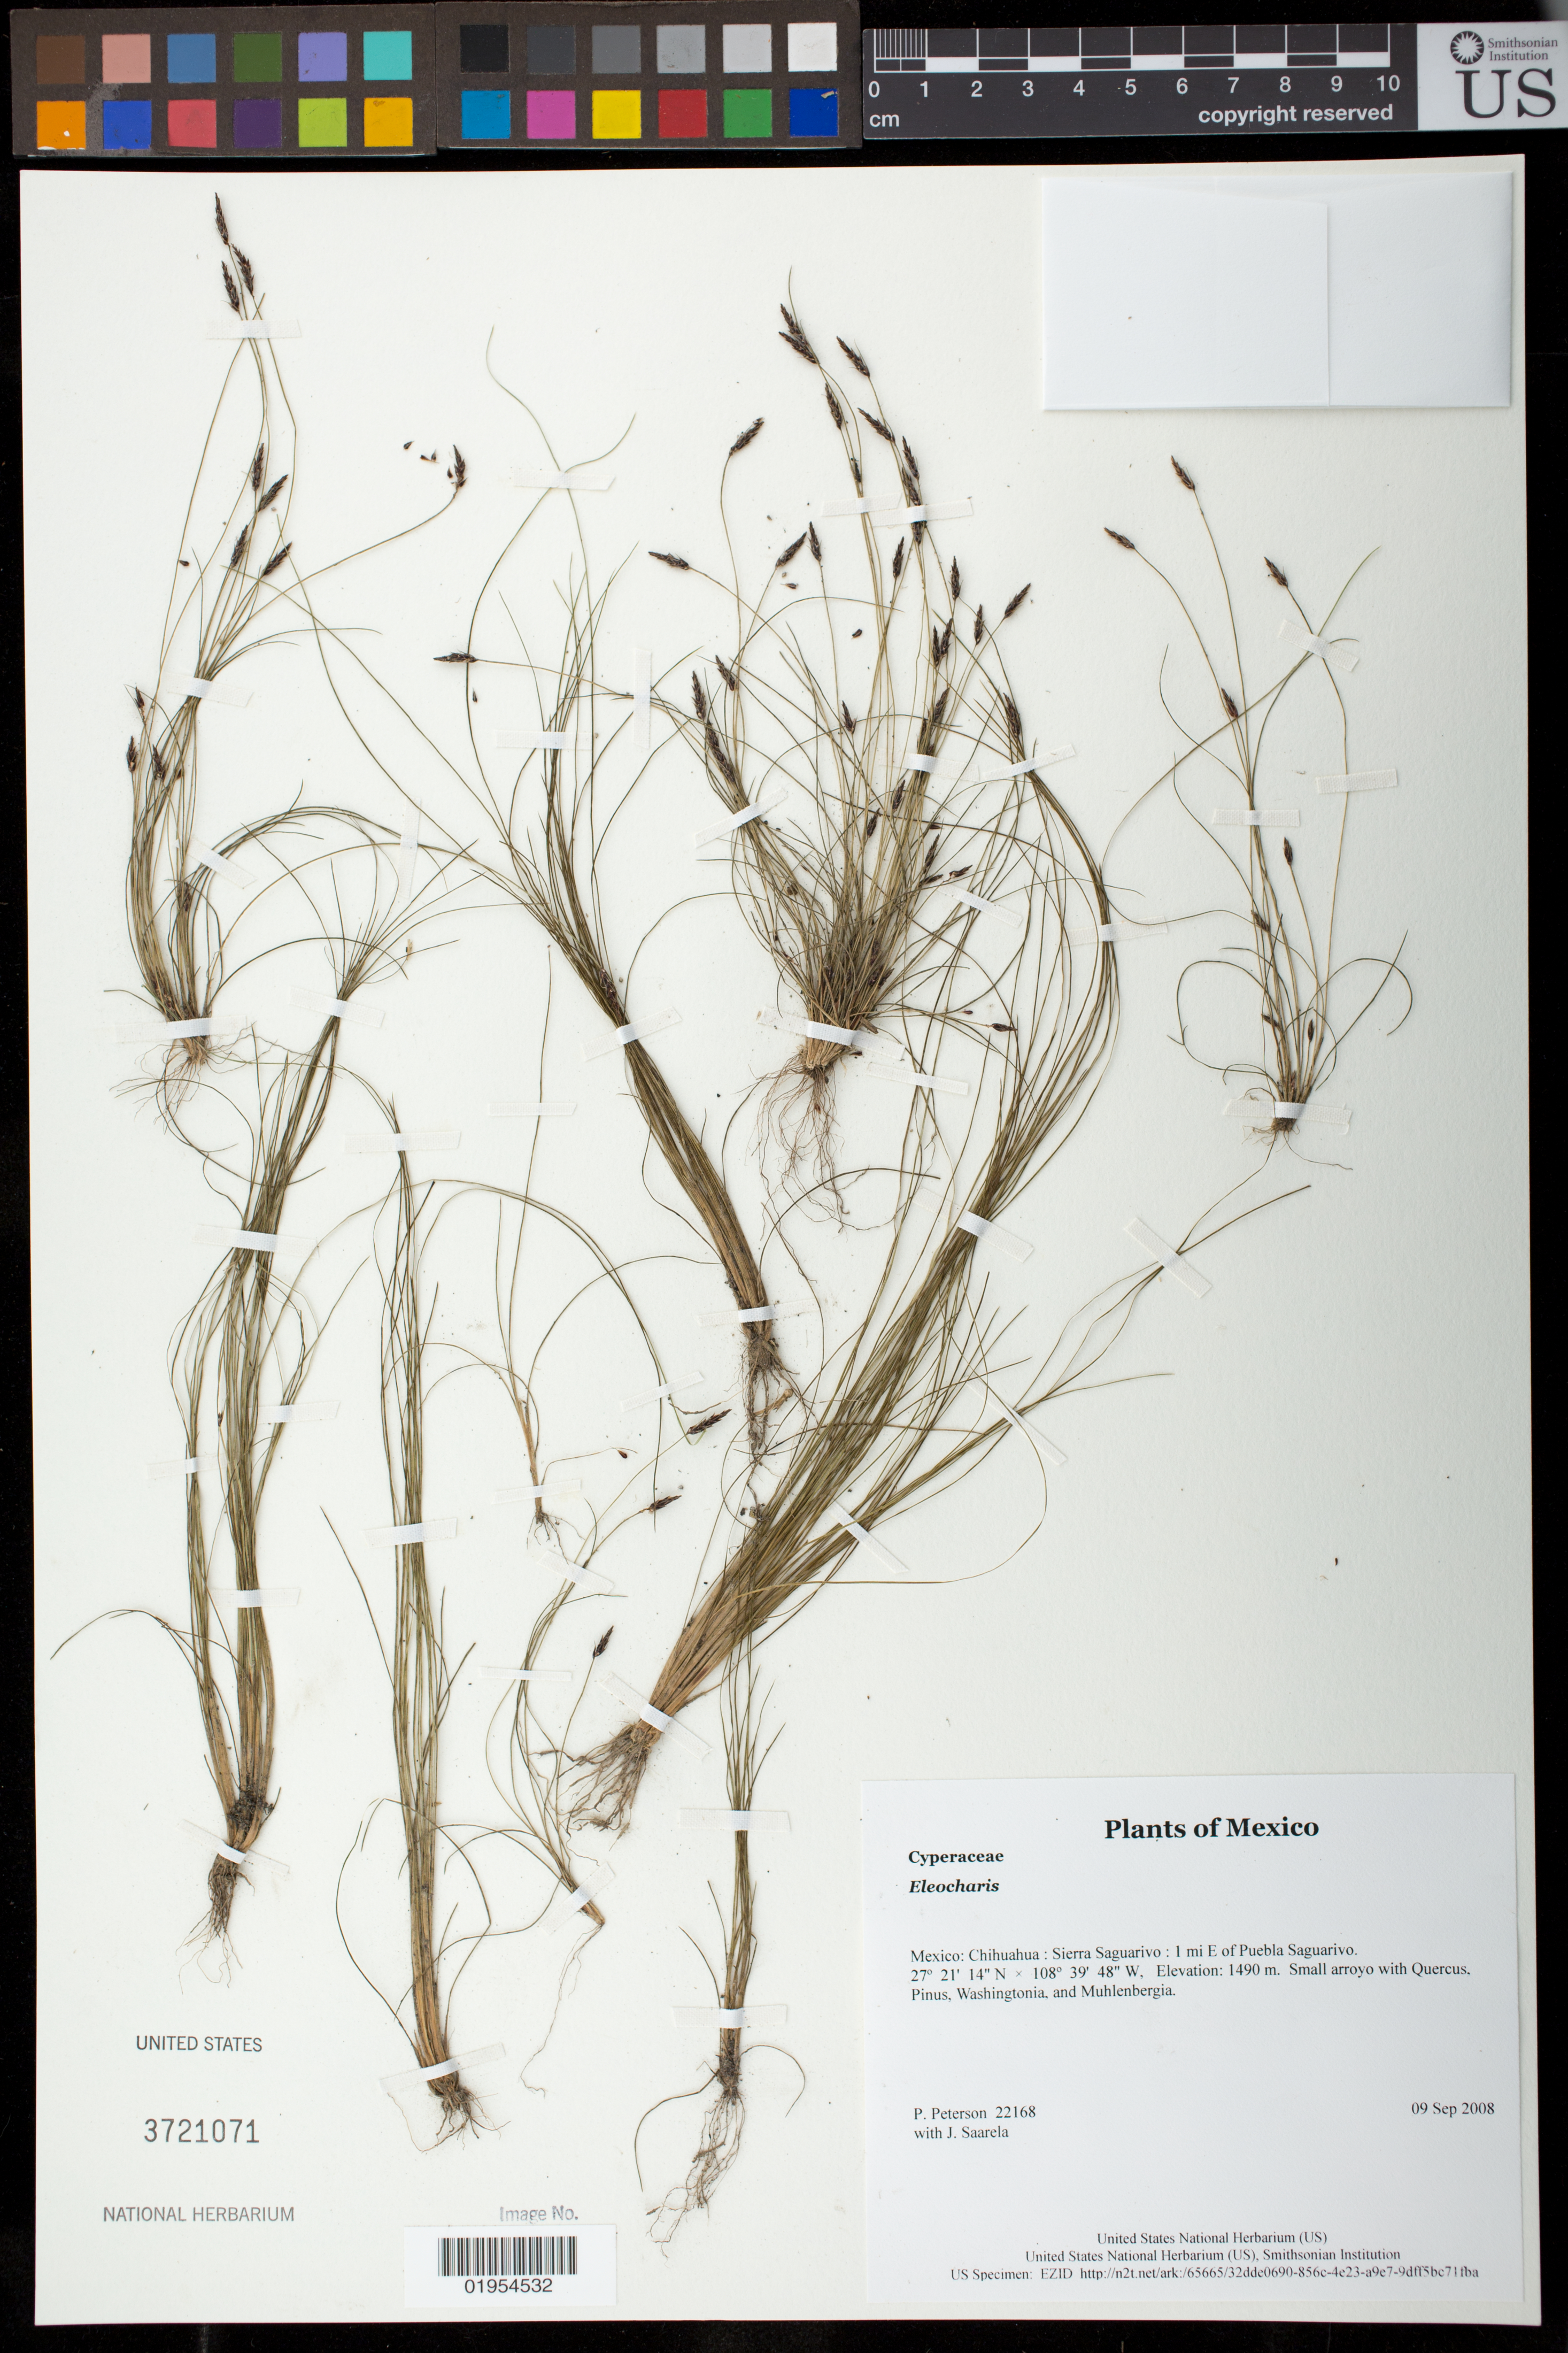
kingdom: Plantae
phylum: Tracheophyta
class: Liliopsida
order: Poales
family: Cyperaceae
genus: Eleocharis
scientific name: Eleocharis sp.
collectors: P. M. Peterson & J. Saarela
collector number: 22168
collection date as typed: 09 Sep 2008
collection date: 2008-09-09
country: Mexico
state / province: Chihuahua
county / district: Sierra Saguarivo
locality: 1 mi E of Puebla Saguarivo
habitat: Small arroyo with Quercus, Pinus, Washingtonia, and Muhlenbergia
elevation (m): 1490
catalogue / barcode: US 3721071